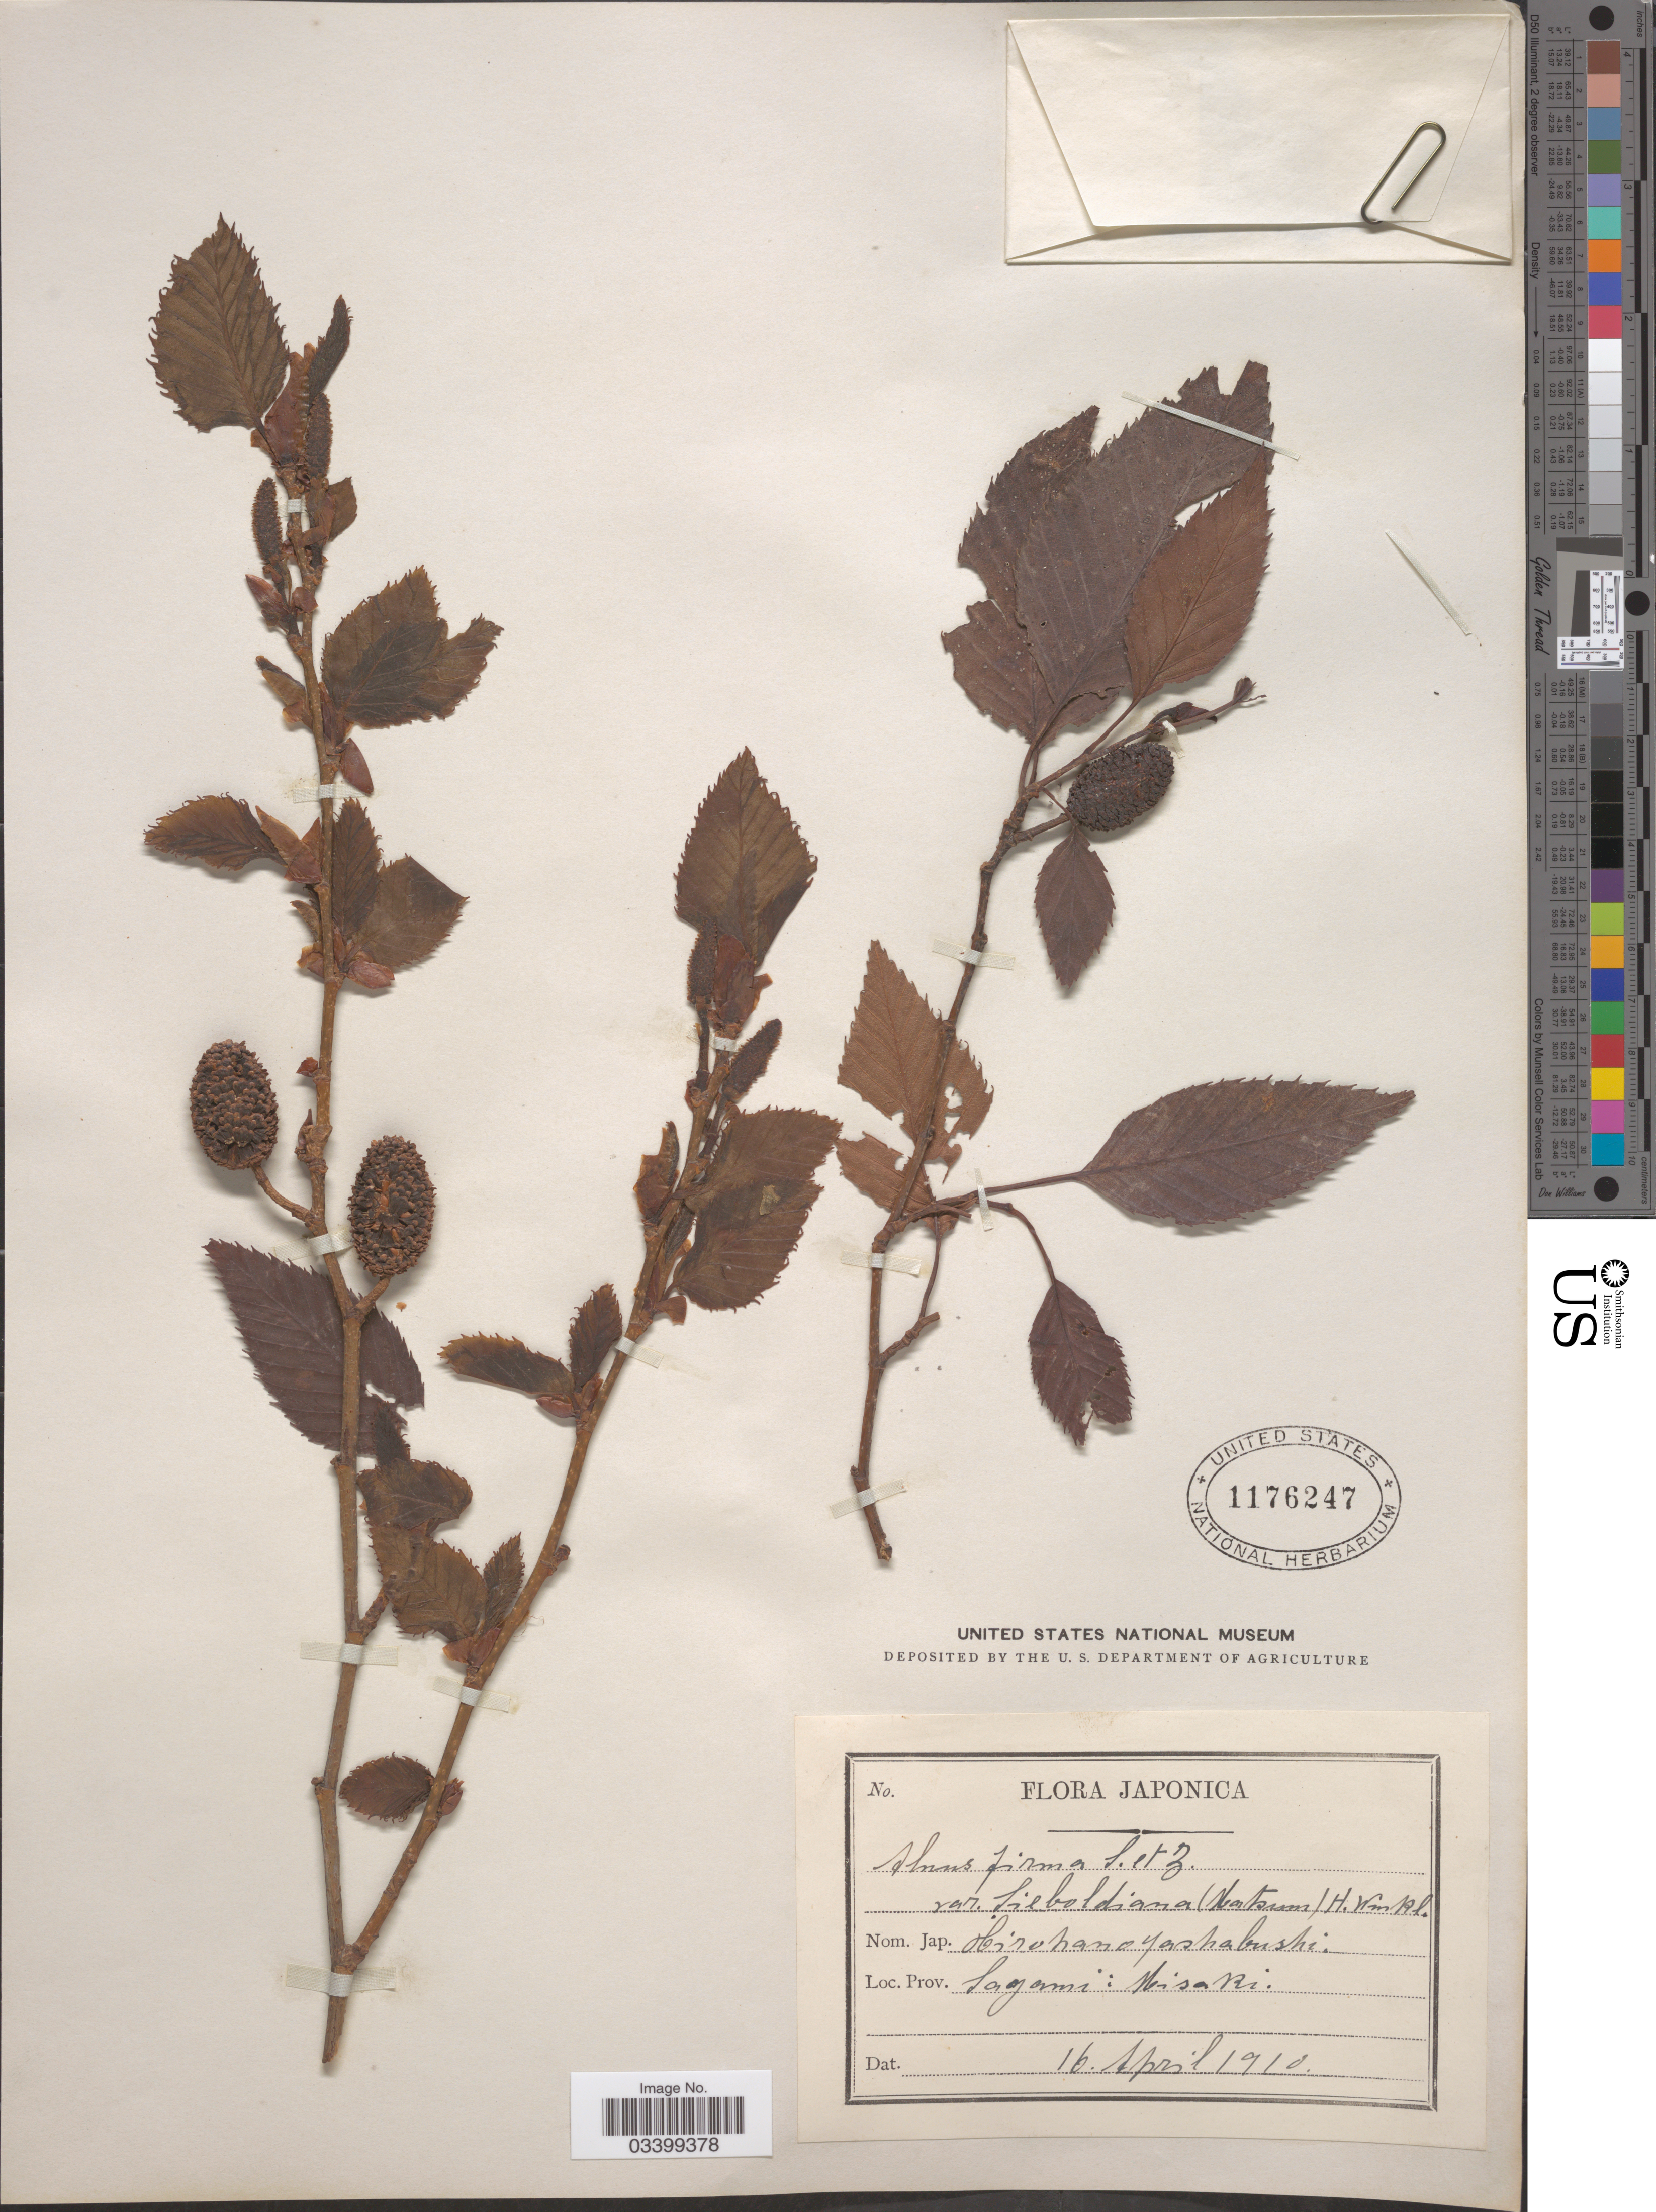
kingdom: Plantae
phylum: Tracheophyta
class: Magnoliopsida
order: Fagales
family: Betulaceae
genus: Alnus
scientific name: Alnus firma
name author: Siebold & Zucc.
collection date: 1910-04-16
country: Japan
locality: Prov. Sagami: Nisaki.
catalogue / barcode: US 1176247